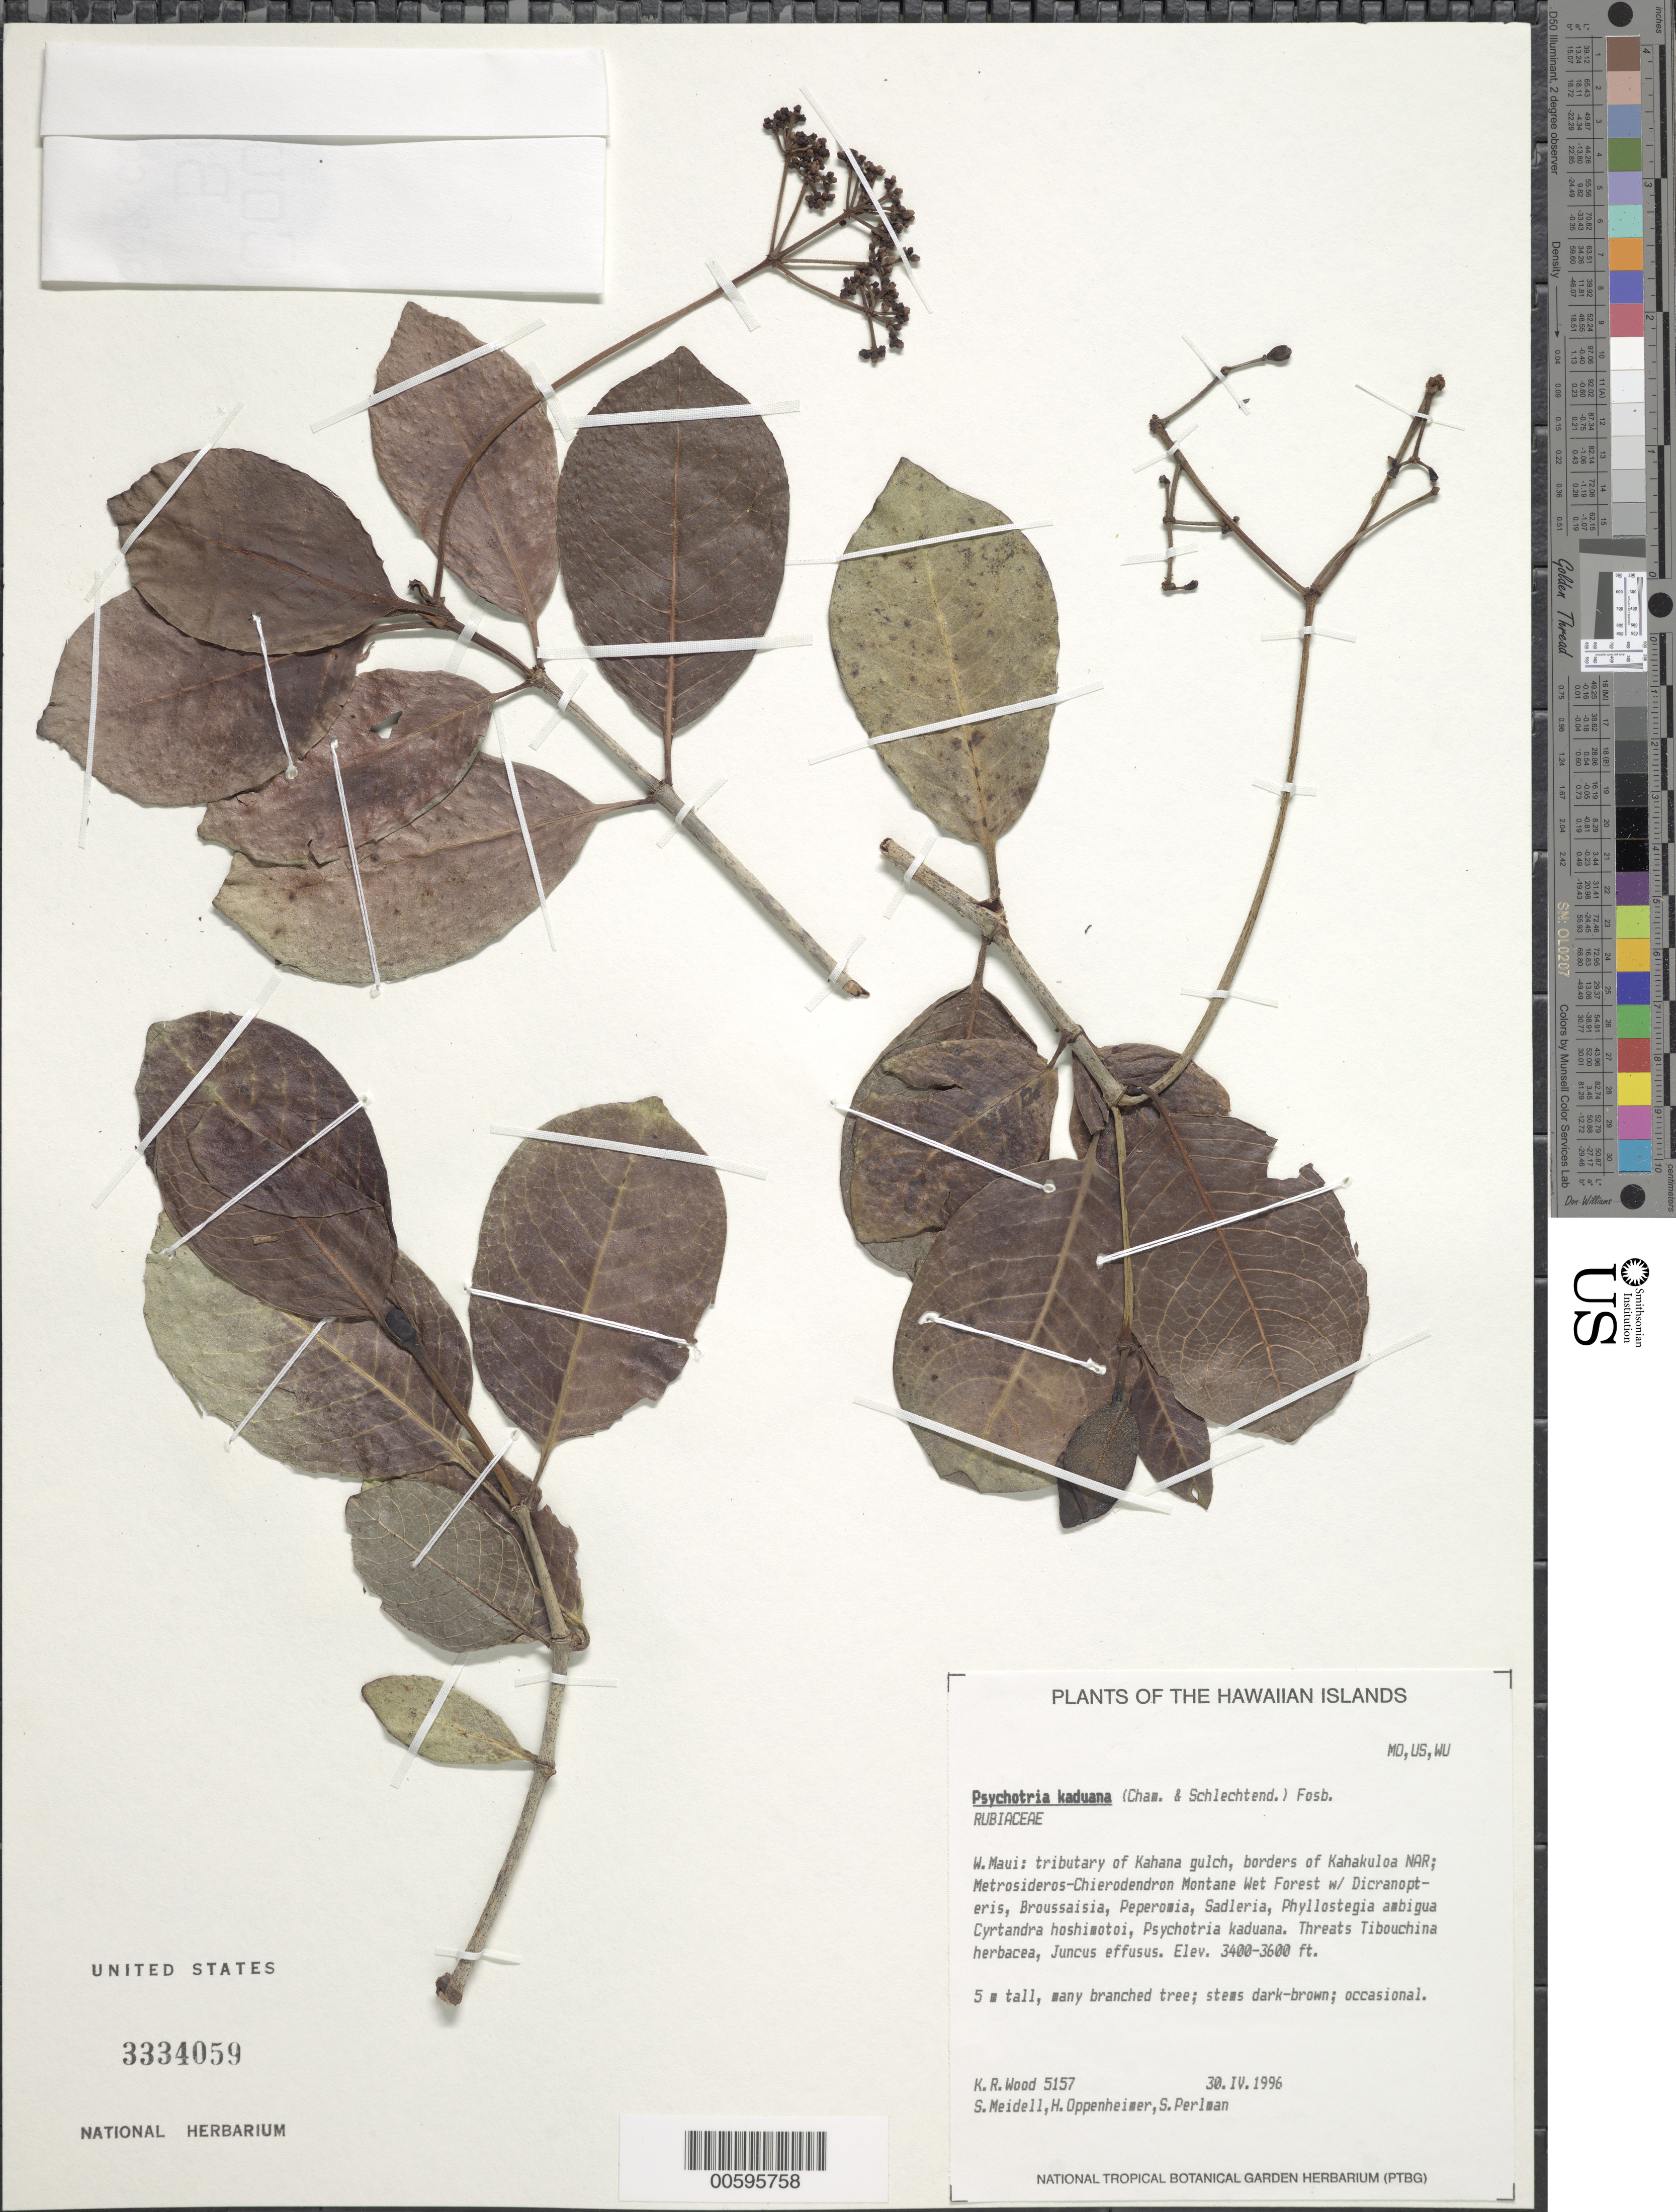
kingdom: Plantae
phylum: Tracheophyta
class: Magnoliopsida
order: Gentianales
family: Rubiaceae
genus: Psychotria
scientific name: Psychotria kaduana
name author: (Cham. & Schltdl.) Fosberg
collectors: K. R. Wood, S. Meidell, H. Oppenheimer & S. P. Perlman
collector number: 5157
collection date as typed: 30 Apr 1996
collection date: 1996-04-30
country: United States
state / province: Hawaii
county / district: Maui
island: Maui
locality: W Maui: tributary of Kahana gulch, borders of Kahakuloa NAR.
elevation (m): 1036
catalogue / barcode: US 3334059